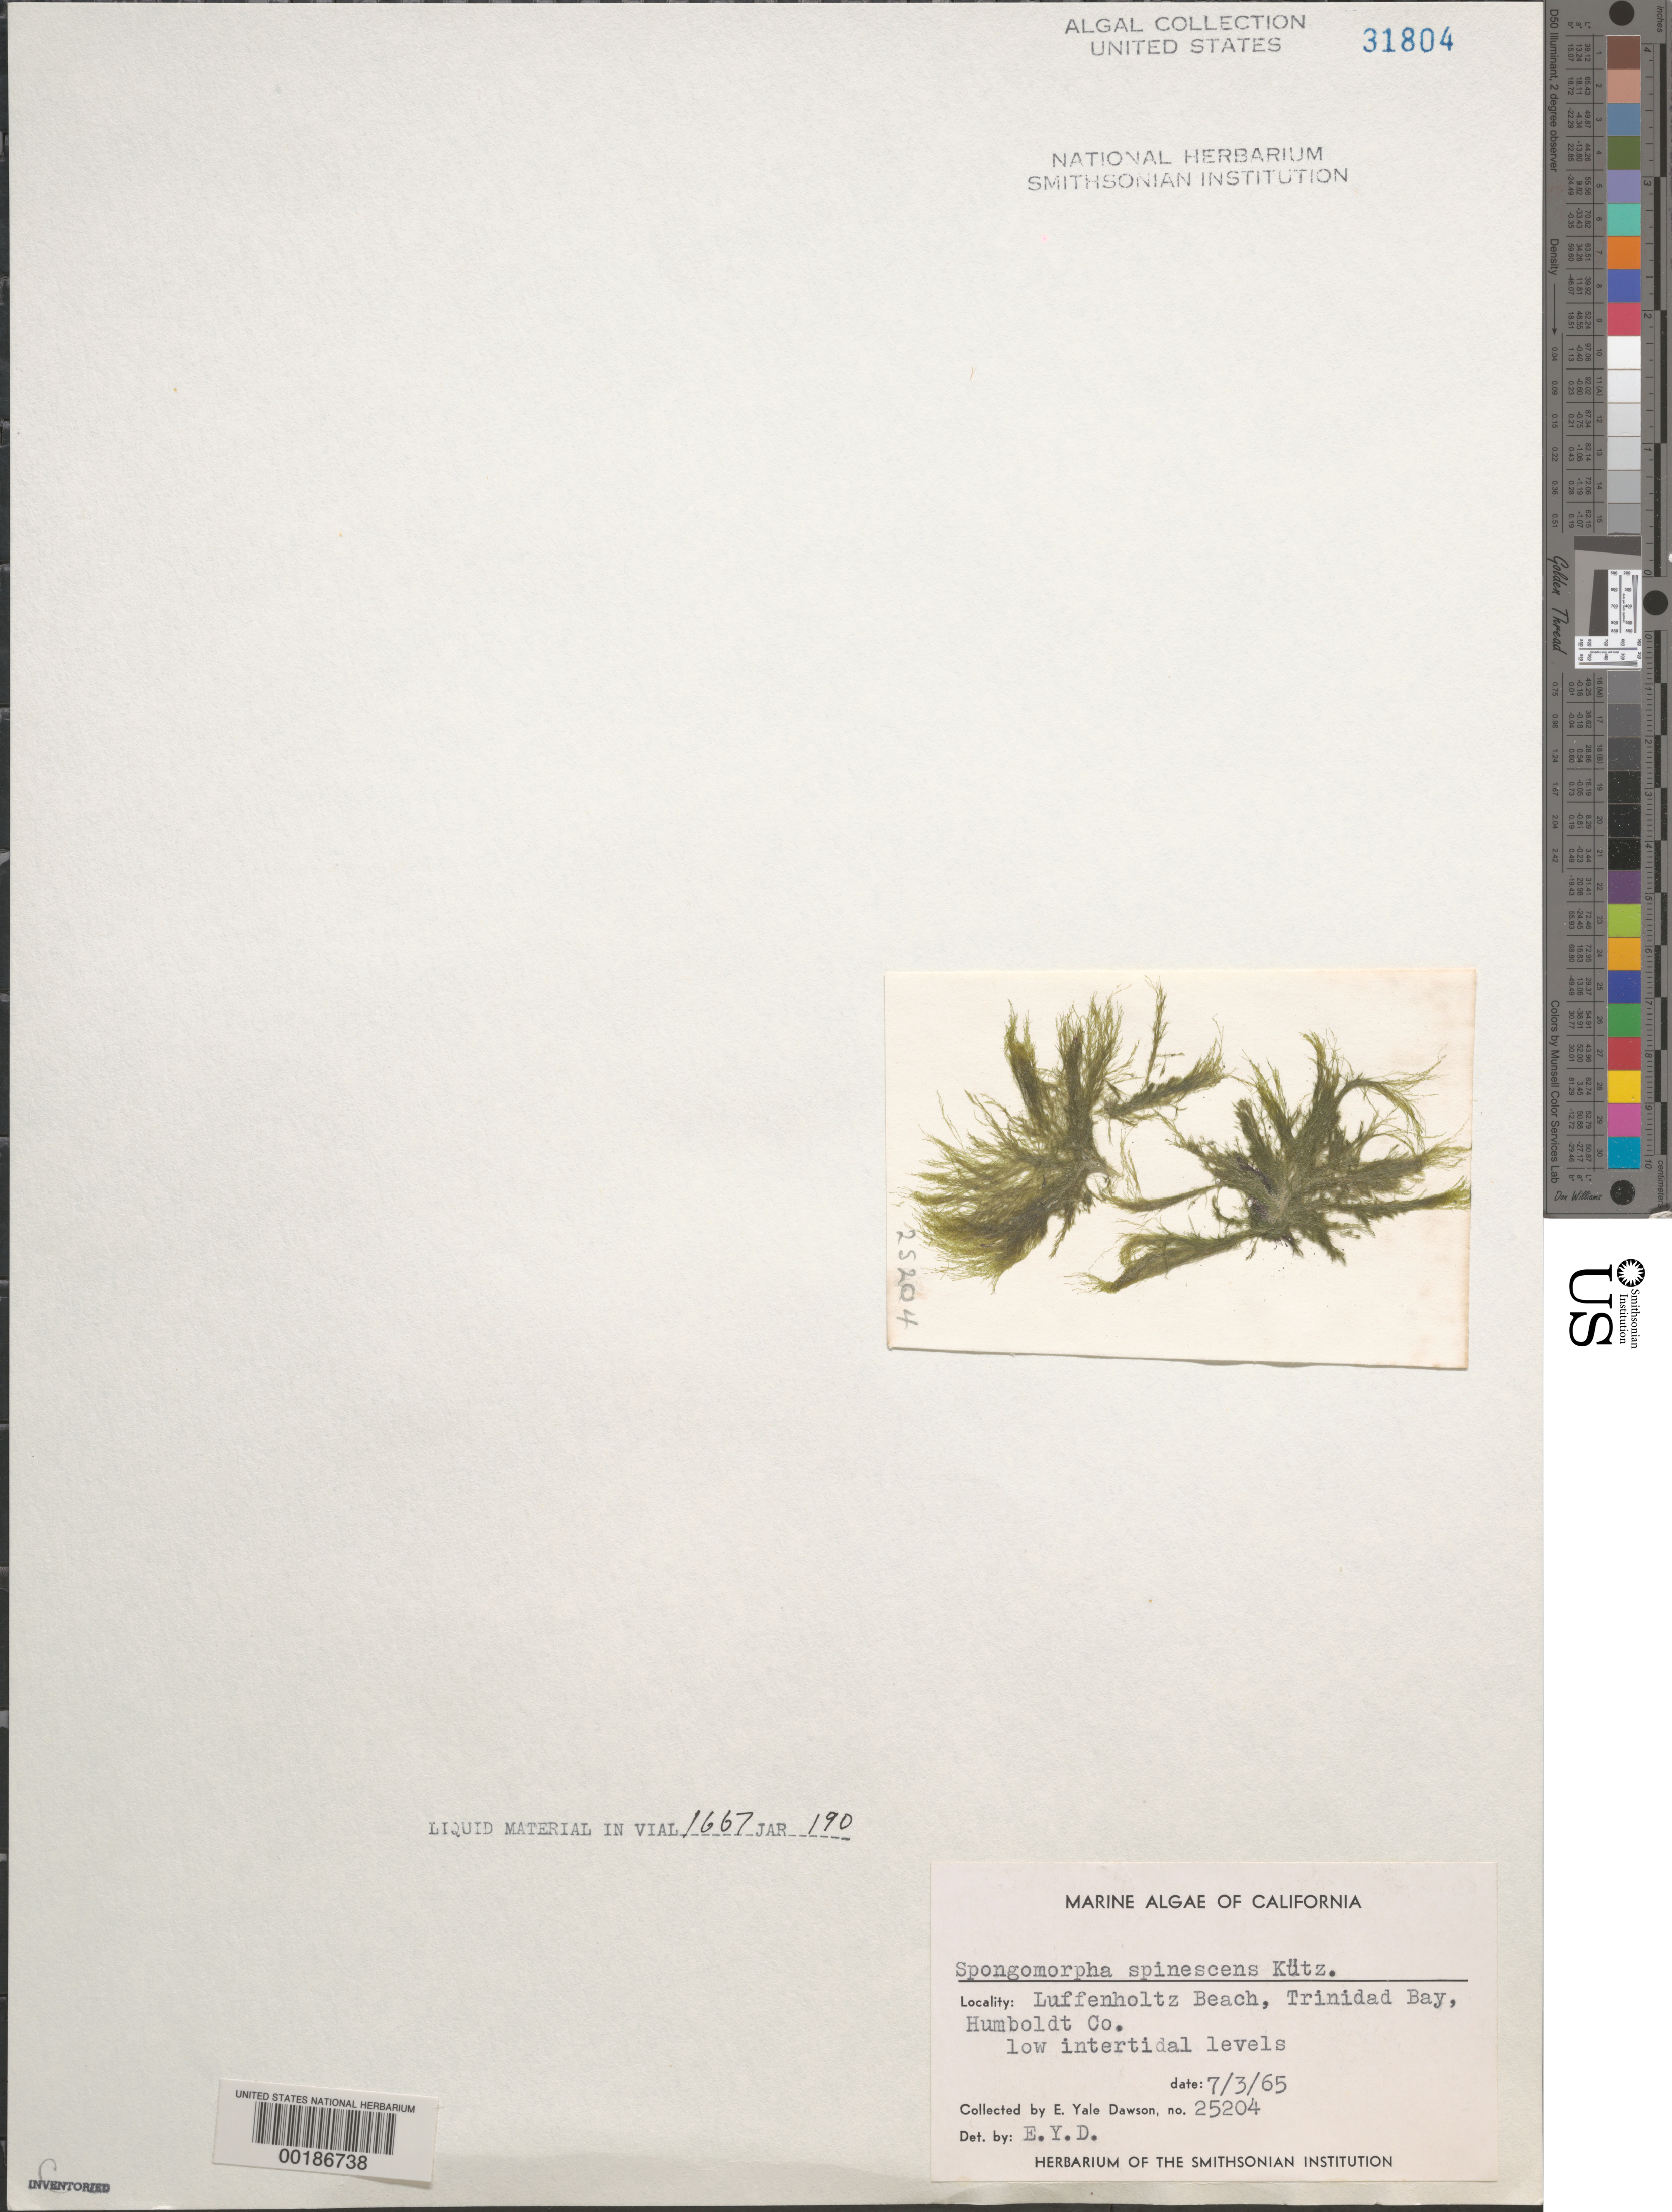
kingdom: Plantae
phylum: Chlorophyta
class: Ulvophyceae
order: Ulotrichales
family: Ulotrichaceae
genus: Acrosiphonia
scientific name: Acrosiphonia spinescens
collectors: E. Y. Dawson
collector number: EYD 25204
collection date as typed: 03 Jul 1965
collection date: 1965-07-03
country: United States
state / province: California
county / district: Humboldt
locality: Luffenholtz Beach, Trinidad Bay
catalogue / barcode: US 31804